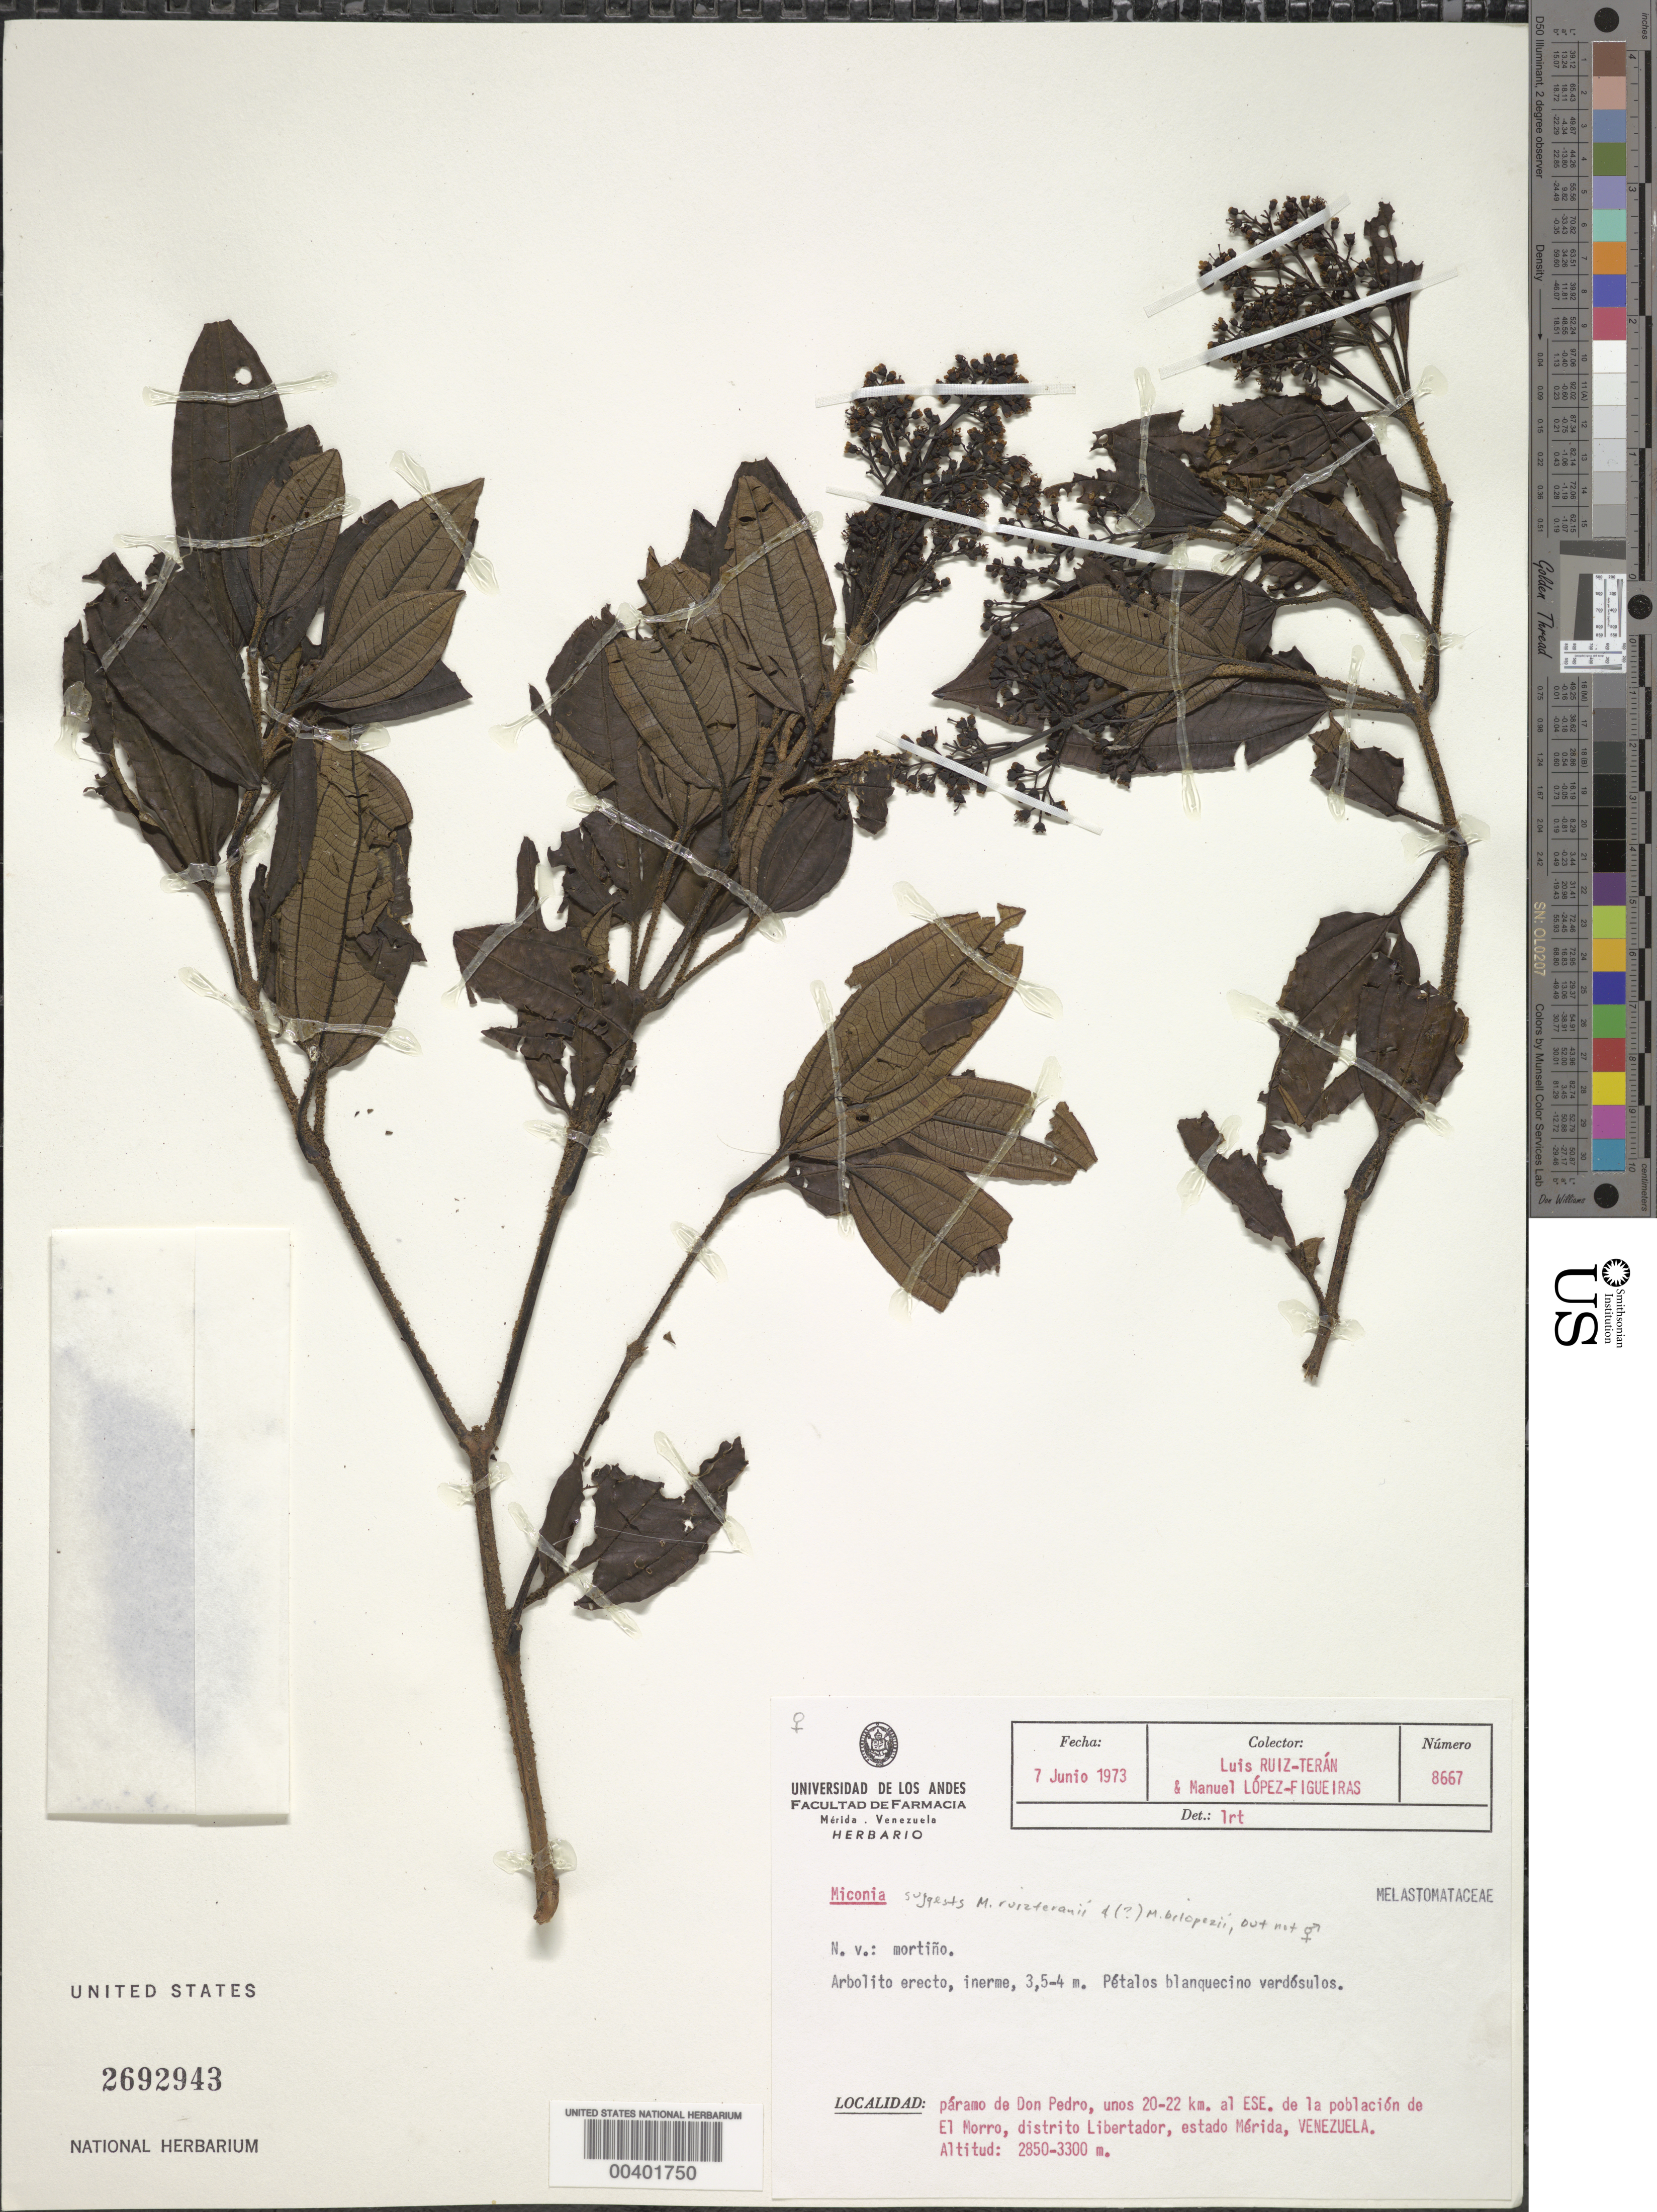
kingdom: Plantae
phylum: Tracheophyta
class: Magnoliopsida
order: Myrtales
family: Melastomataceae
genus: Miconia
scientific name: Miconia sp.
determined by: Wurdack, John J., (US), US (UNITED STATES)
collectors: L. E. Ruíz-Terán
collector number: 8667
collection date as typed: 07 Jun 1973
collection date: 1973-06-07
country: Venezuela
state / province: Mérida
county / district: Libertador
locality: Páramo de Don Pedro, unos 20-22 km. al ESE. de la población de El Morro. Don Pedro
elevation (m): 2850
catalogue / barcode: US 2692943